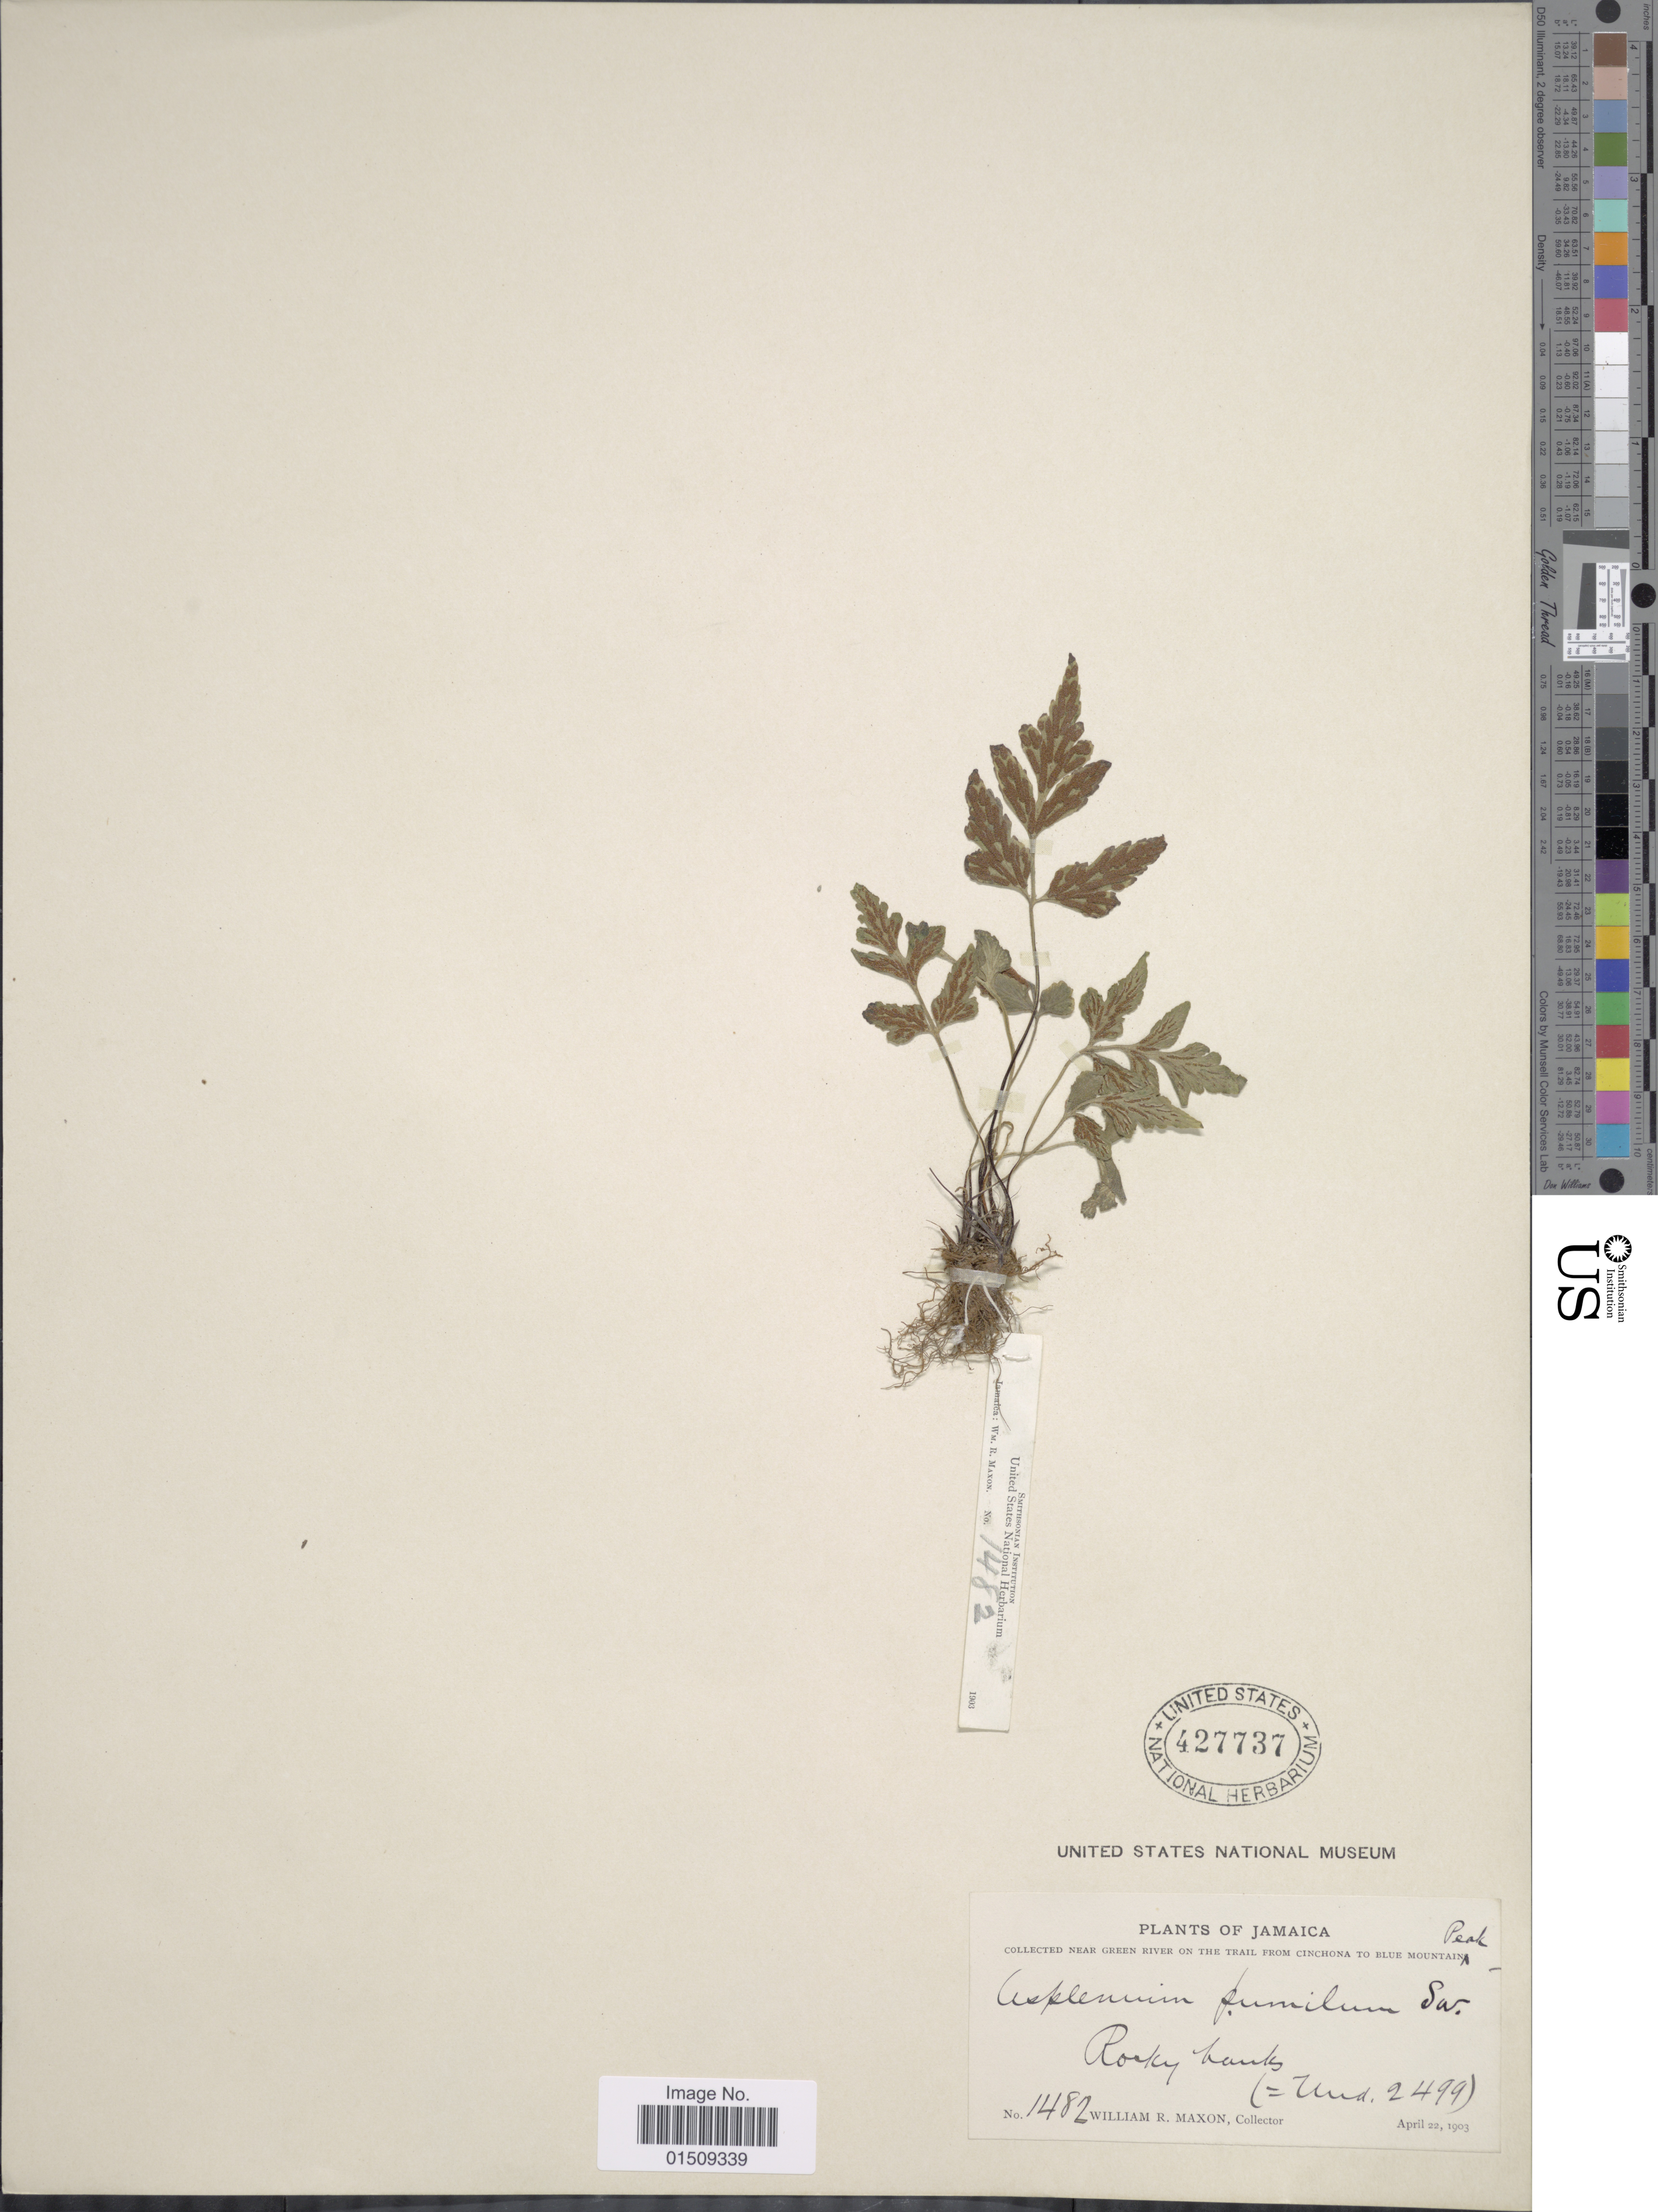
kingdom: Plantae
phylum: Tracheophyta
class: Polypodiopsida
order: Polypodiales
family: Aspleniaceae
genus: Asplenium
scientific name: Asplenium pumilum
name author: Sw.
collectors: W. R. Maxon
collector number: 1482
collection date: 1903-04-22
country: Jamaica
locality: Near Green River on the trail from Cinchona to Blue Mountain Peak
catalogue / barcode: US 427737